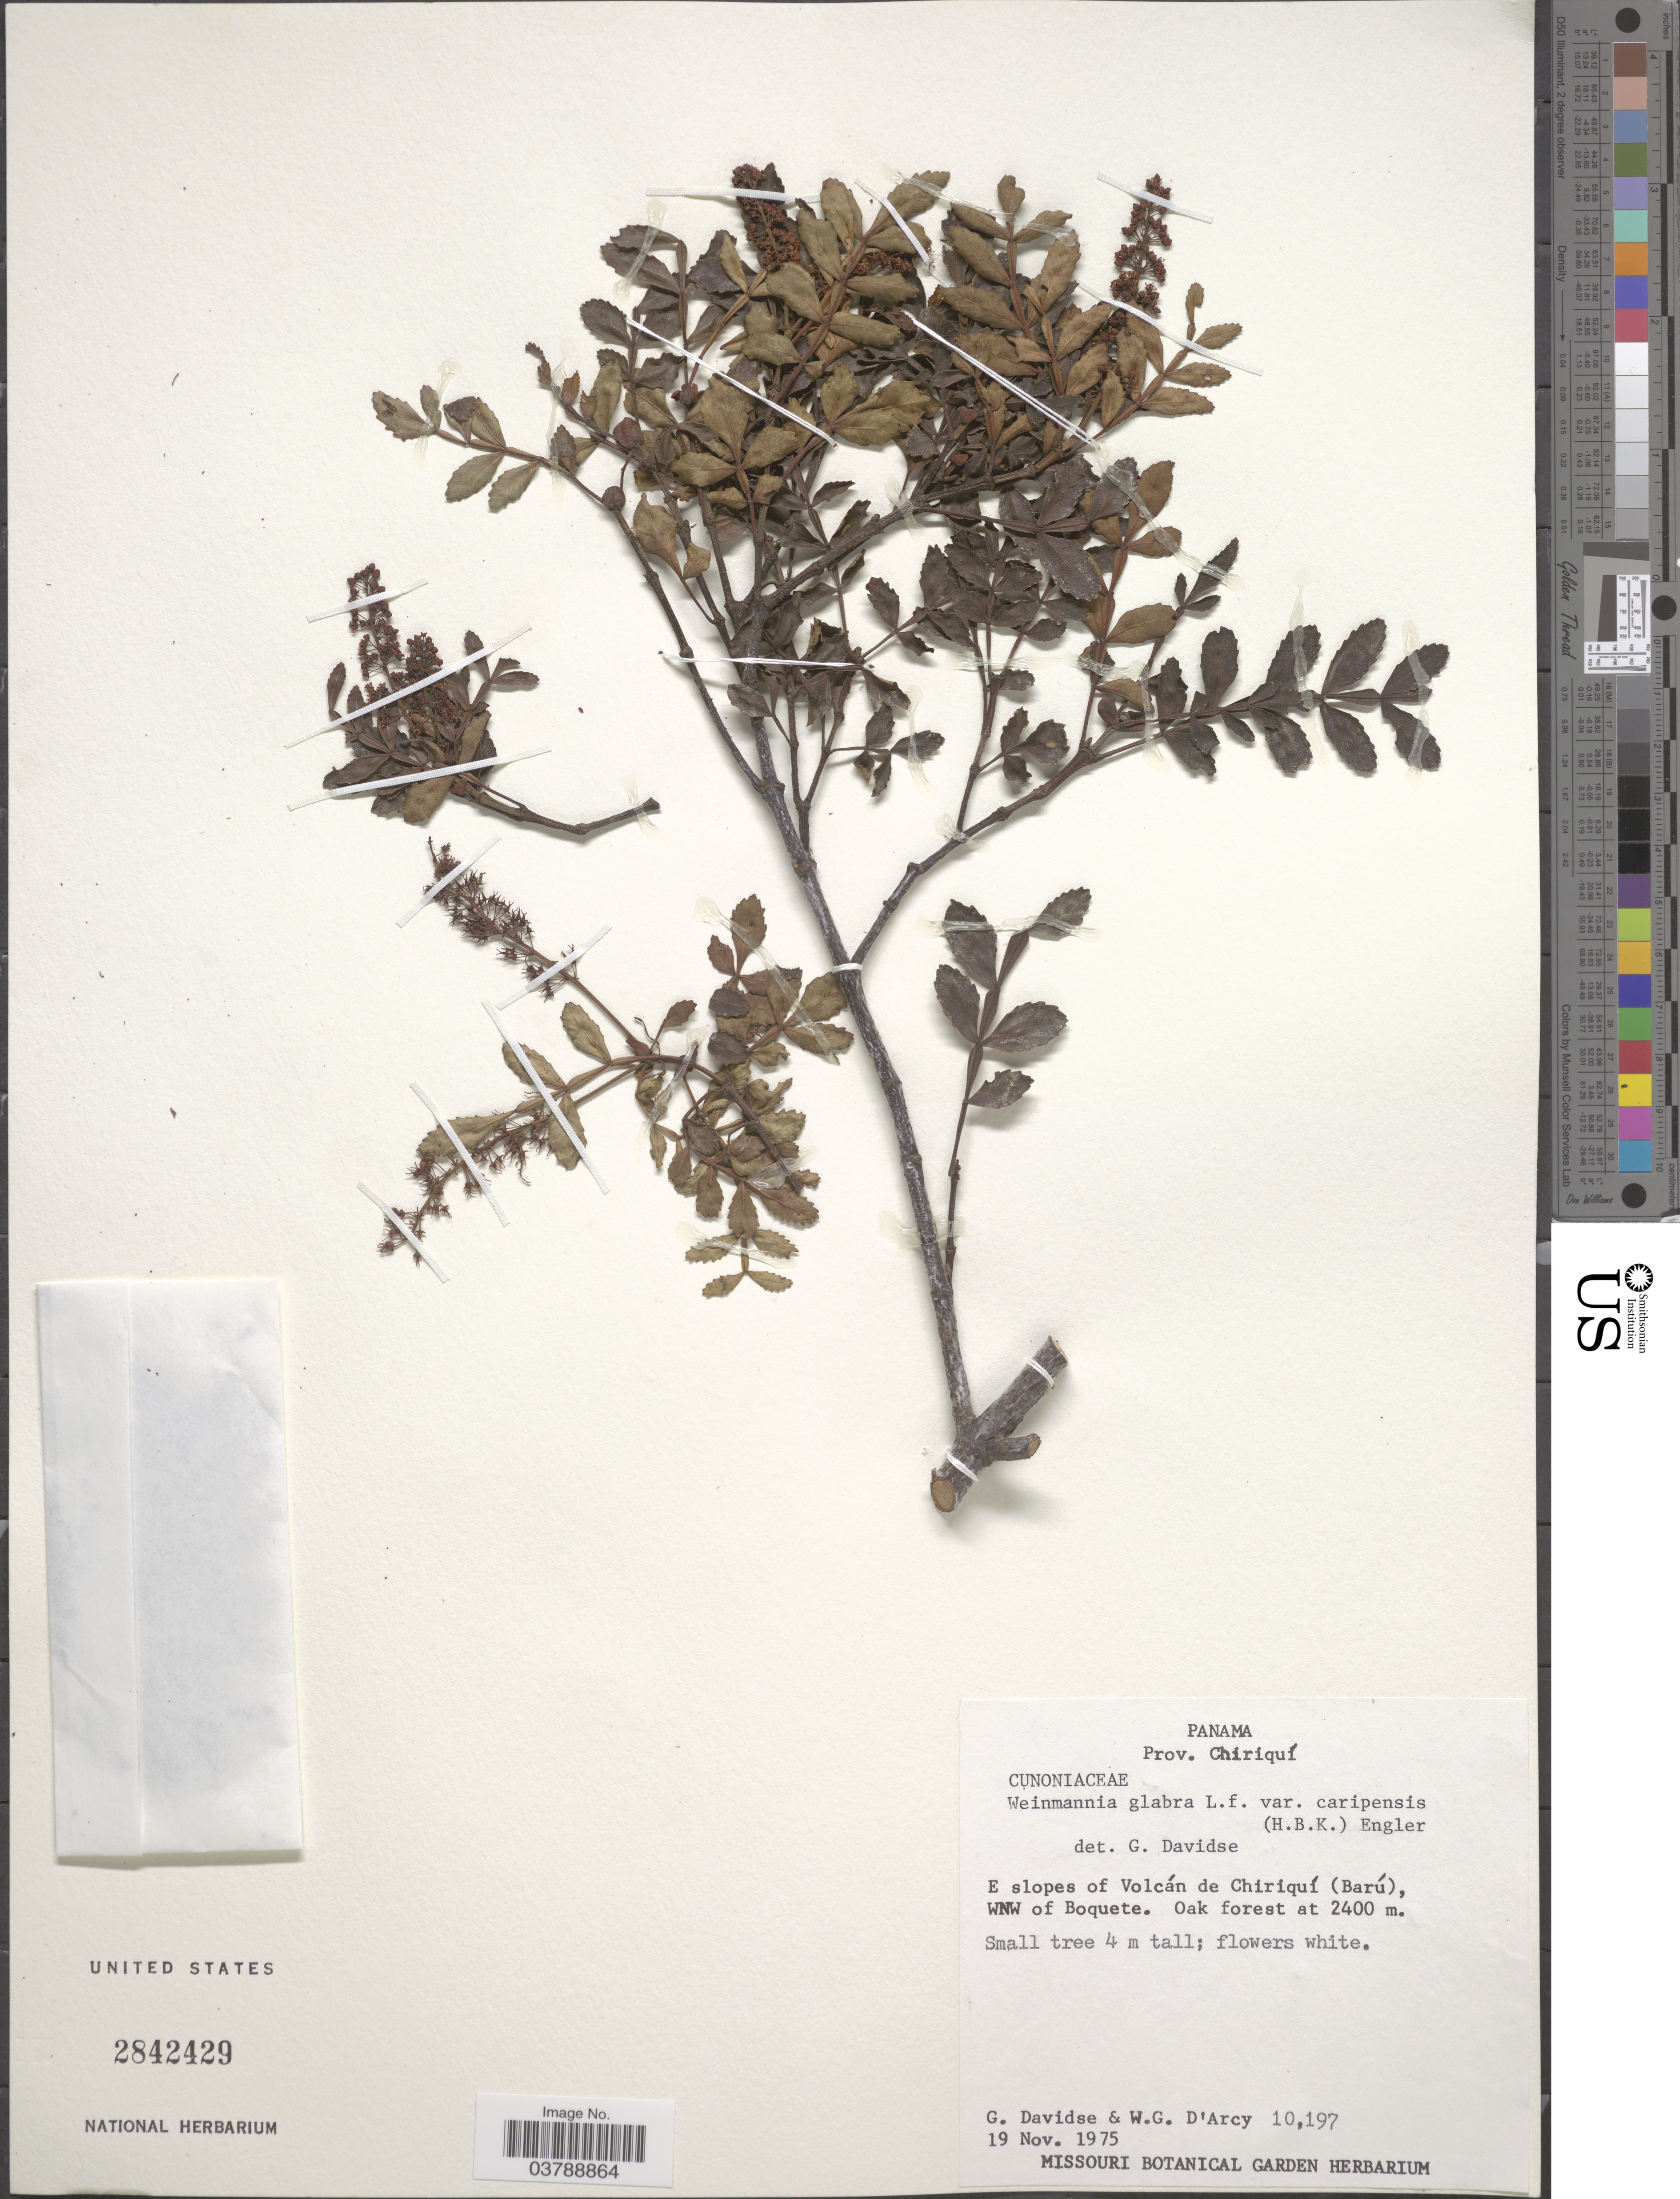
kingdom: Plantae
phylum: Tracheophyta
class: Magnoliopsida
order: Oxalidales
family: Cunoniaceae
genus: Weinmannia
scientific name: Weinmannia glabra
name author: L. f.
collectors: G. Davidse & W. G. D'Arcy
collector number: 10197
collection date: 1975-11-19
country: Panama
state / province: Chiriqui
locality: E slopes of Volcán de Chiriquí (Barú), WNW of Boquete.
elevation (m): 2400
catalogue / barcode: US 2842429